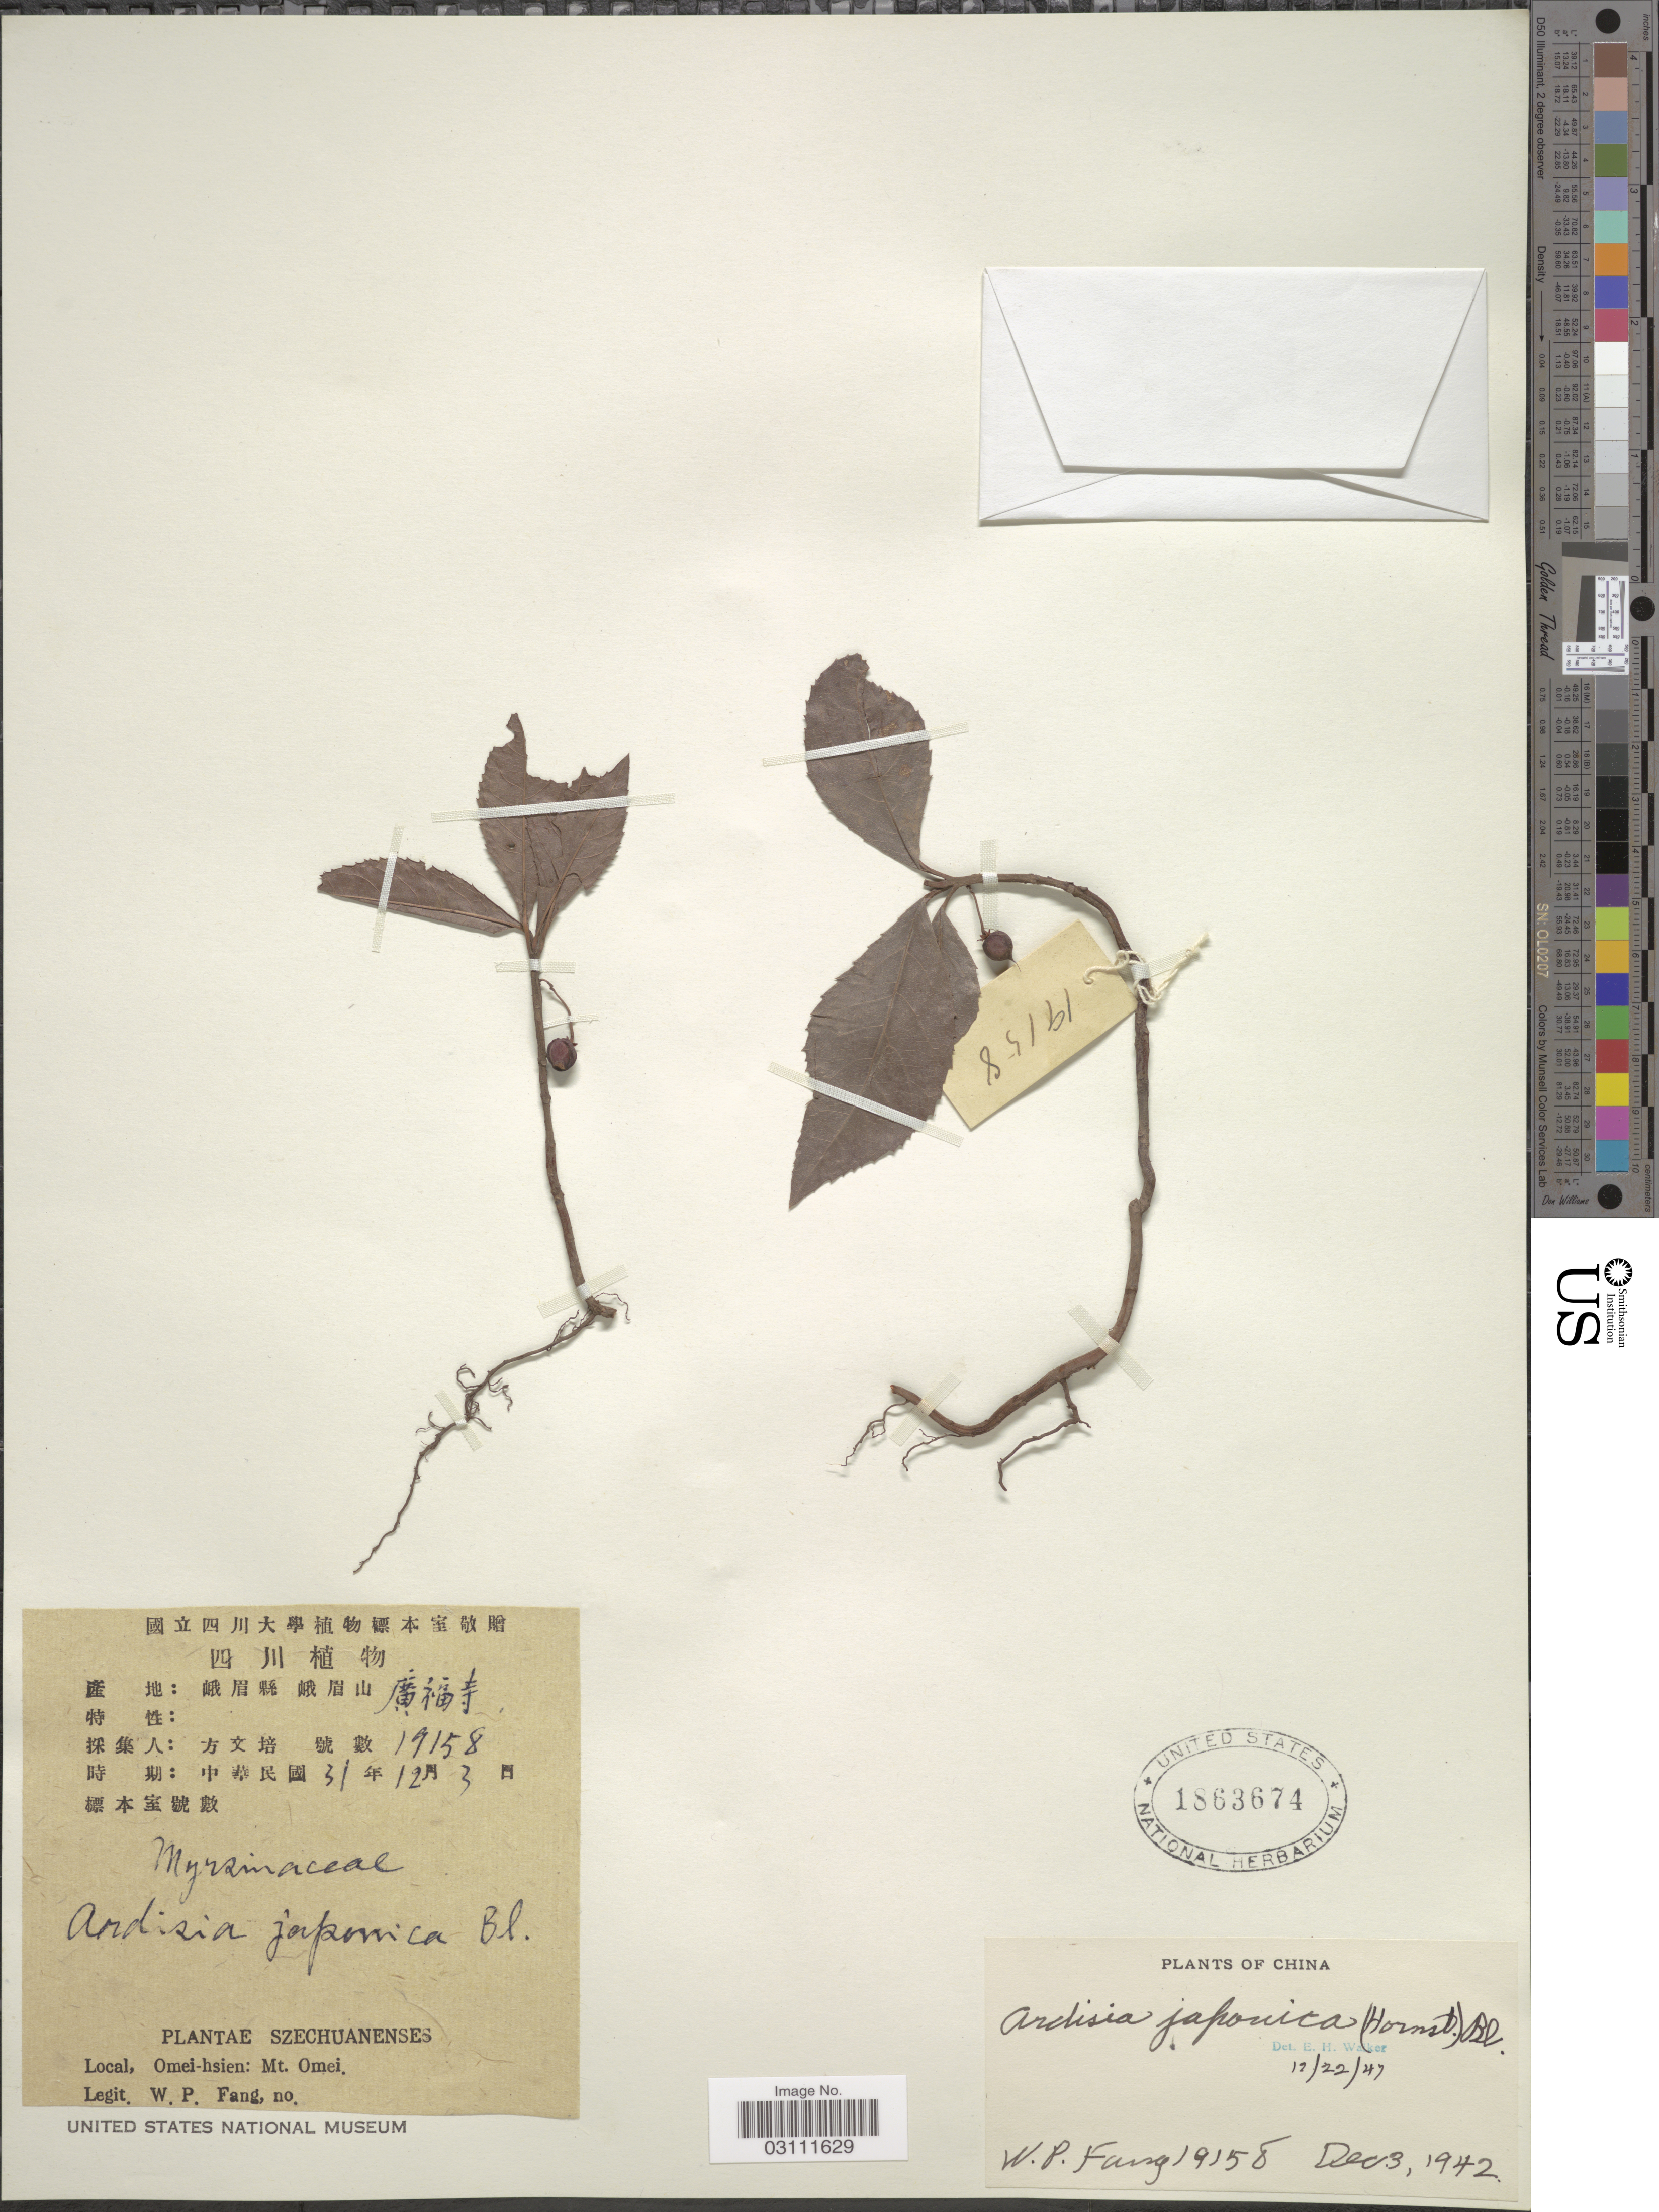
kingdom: Plantae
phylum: Tracheophyta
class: Magnoliopsida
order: Ericales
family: Primulaceae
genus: Ardisia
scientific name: Ardisia japonica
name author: (Thunb.) Blume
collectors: W. P. Fang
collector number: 19158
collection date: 1942-12-03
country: China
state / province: Sichuan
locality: Omei-hsien: Mt. Omei.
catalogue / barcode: US 1863674